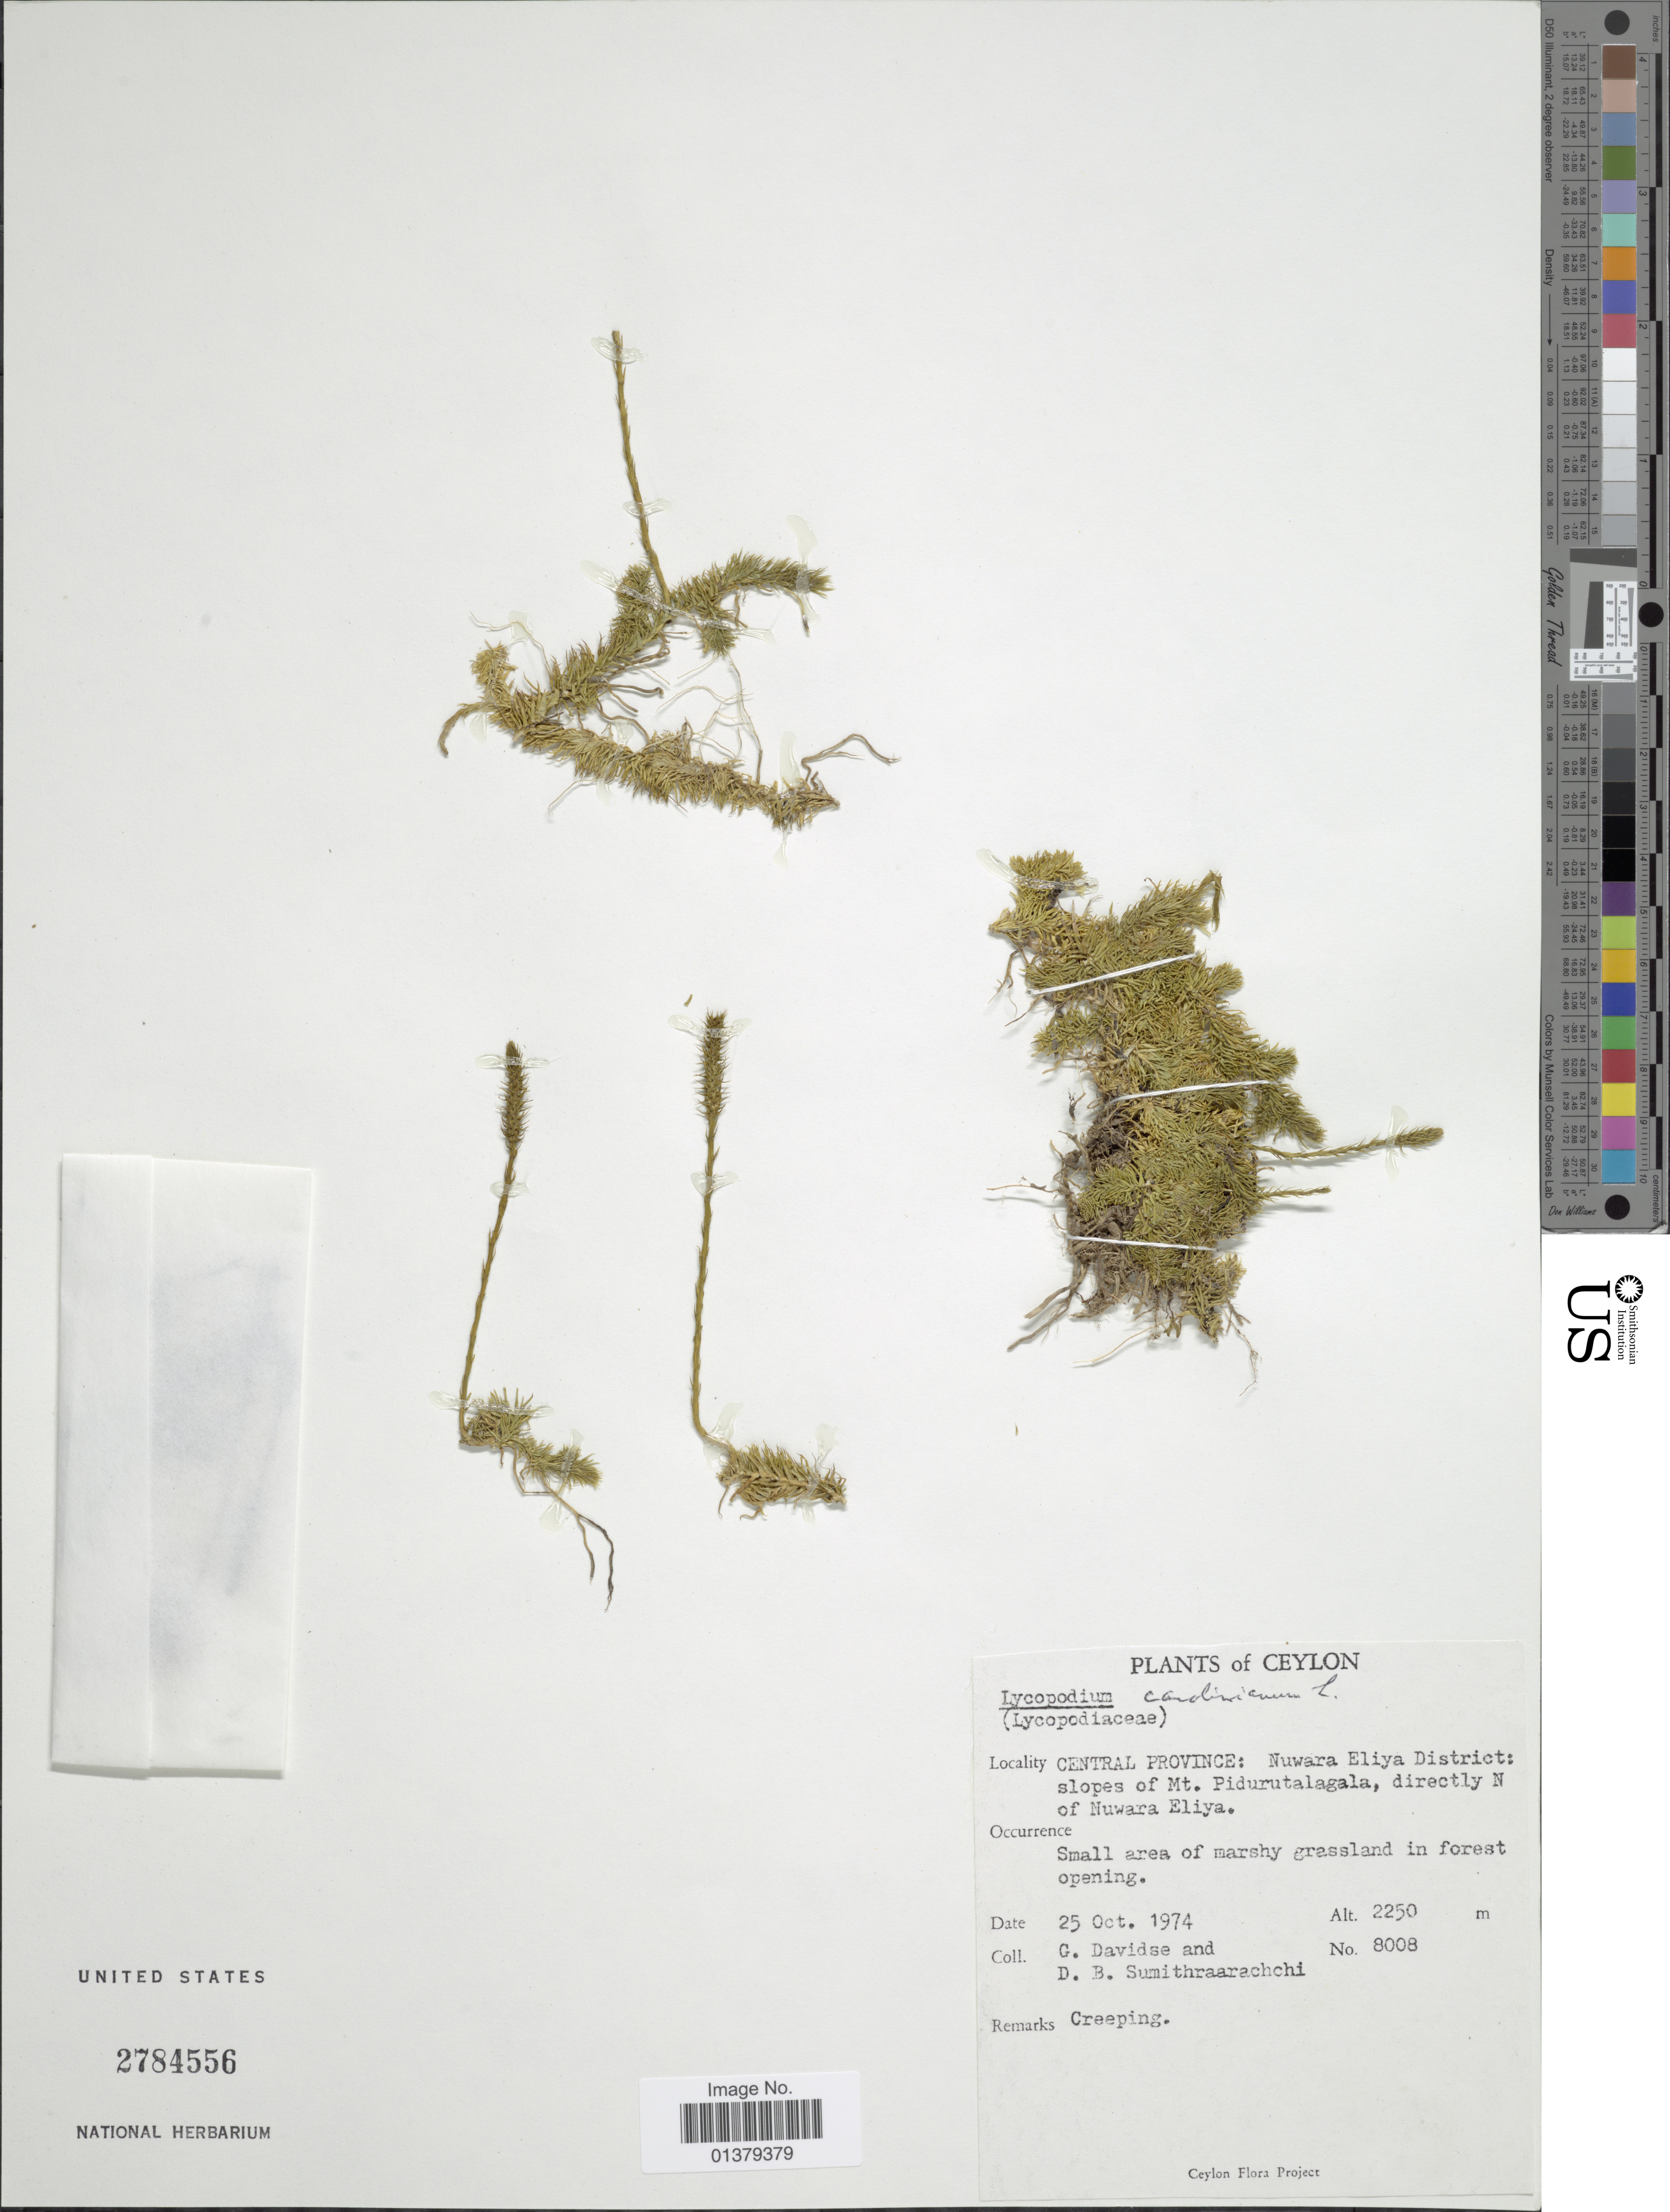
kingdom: Plantae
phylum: Tracheophyta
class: Lycopodiopsida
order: Lycopodiales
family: Lycopodiaceae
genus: Pseudolycopodiella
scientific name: Pseudolycopodiella caroliniana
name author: (L.) Holub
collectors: G. Davidse & D. B. Sumithraarachchi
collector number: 8008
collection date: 1974-10-25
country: Sri Lanka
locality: Ceylon, Central province: Nuwara Eliya District: slopes of Mt Pidurutalagala, directly N of Nuwara Eliya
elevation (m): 2250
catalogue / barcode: US 2784556